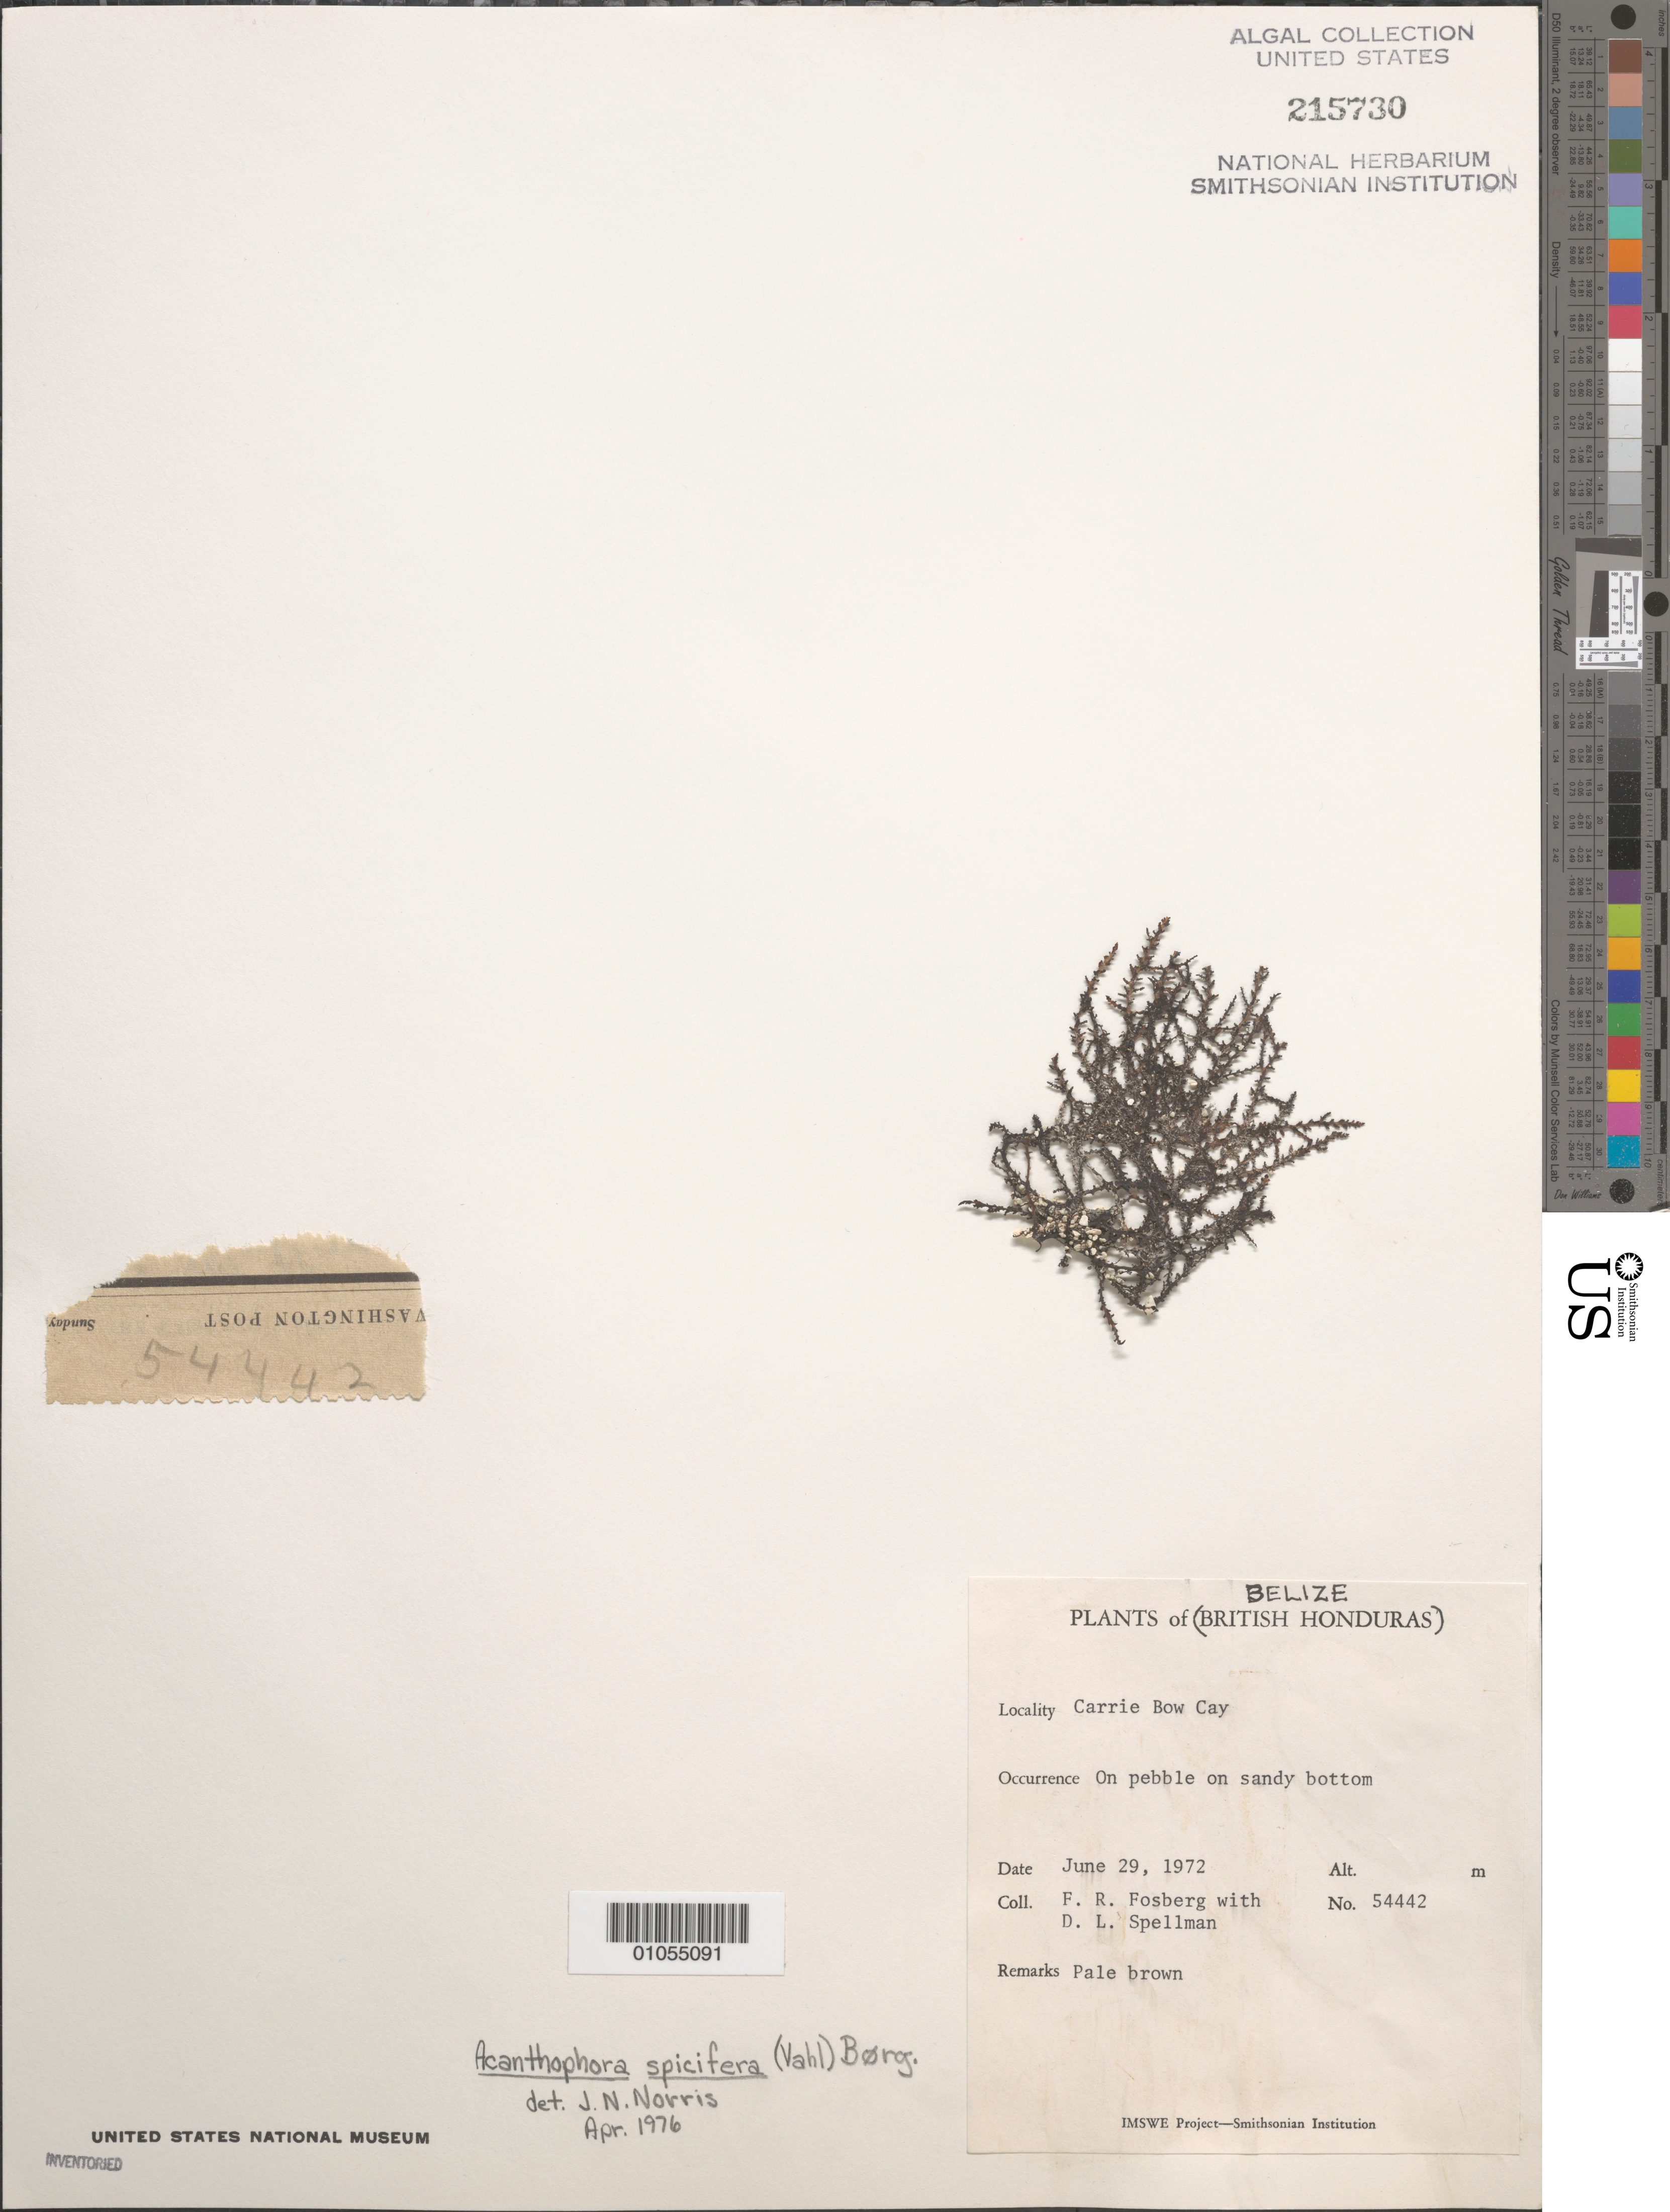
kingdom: Plantae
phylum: Rhodophyta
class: Florideophyceae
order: Ceramiales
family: Rhodomelaceae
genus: Acanthophora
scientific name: Acanthophora spicifera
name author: (Vahl) Børgesen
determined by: Norris, James N.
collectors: F. R. Fosberg & D. L. Spellman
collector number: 54442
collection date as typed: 29 Jun 1972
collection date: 1972-06-29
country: Belize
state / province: Stann Creek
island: Carrie Bow Cay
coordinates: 16 48'N, 88 05'W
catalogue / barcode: US 215730